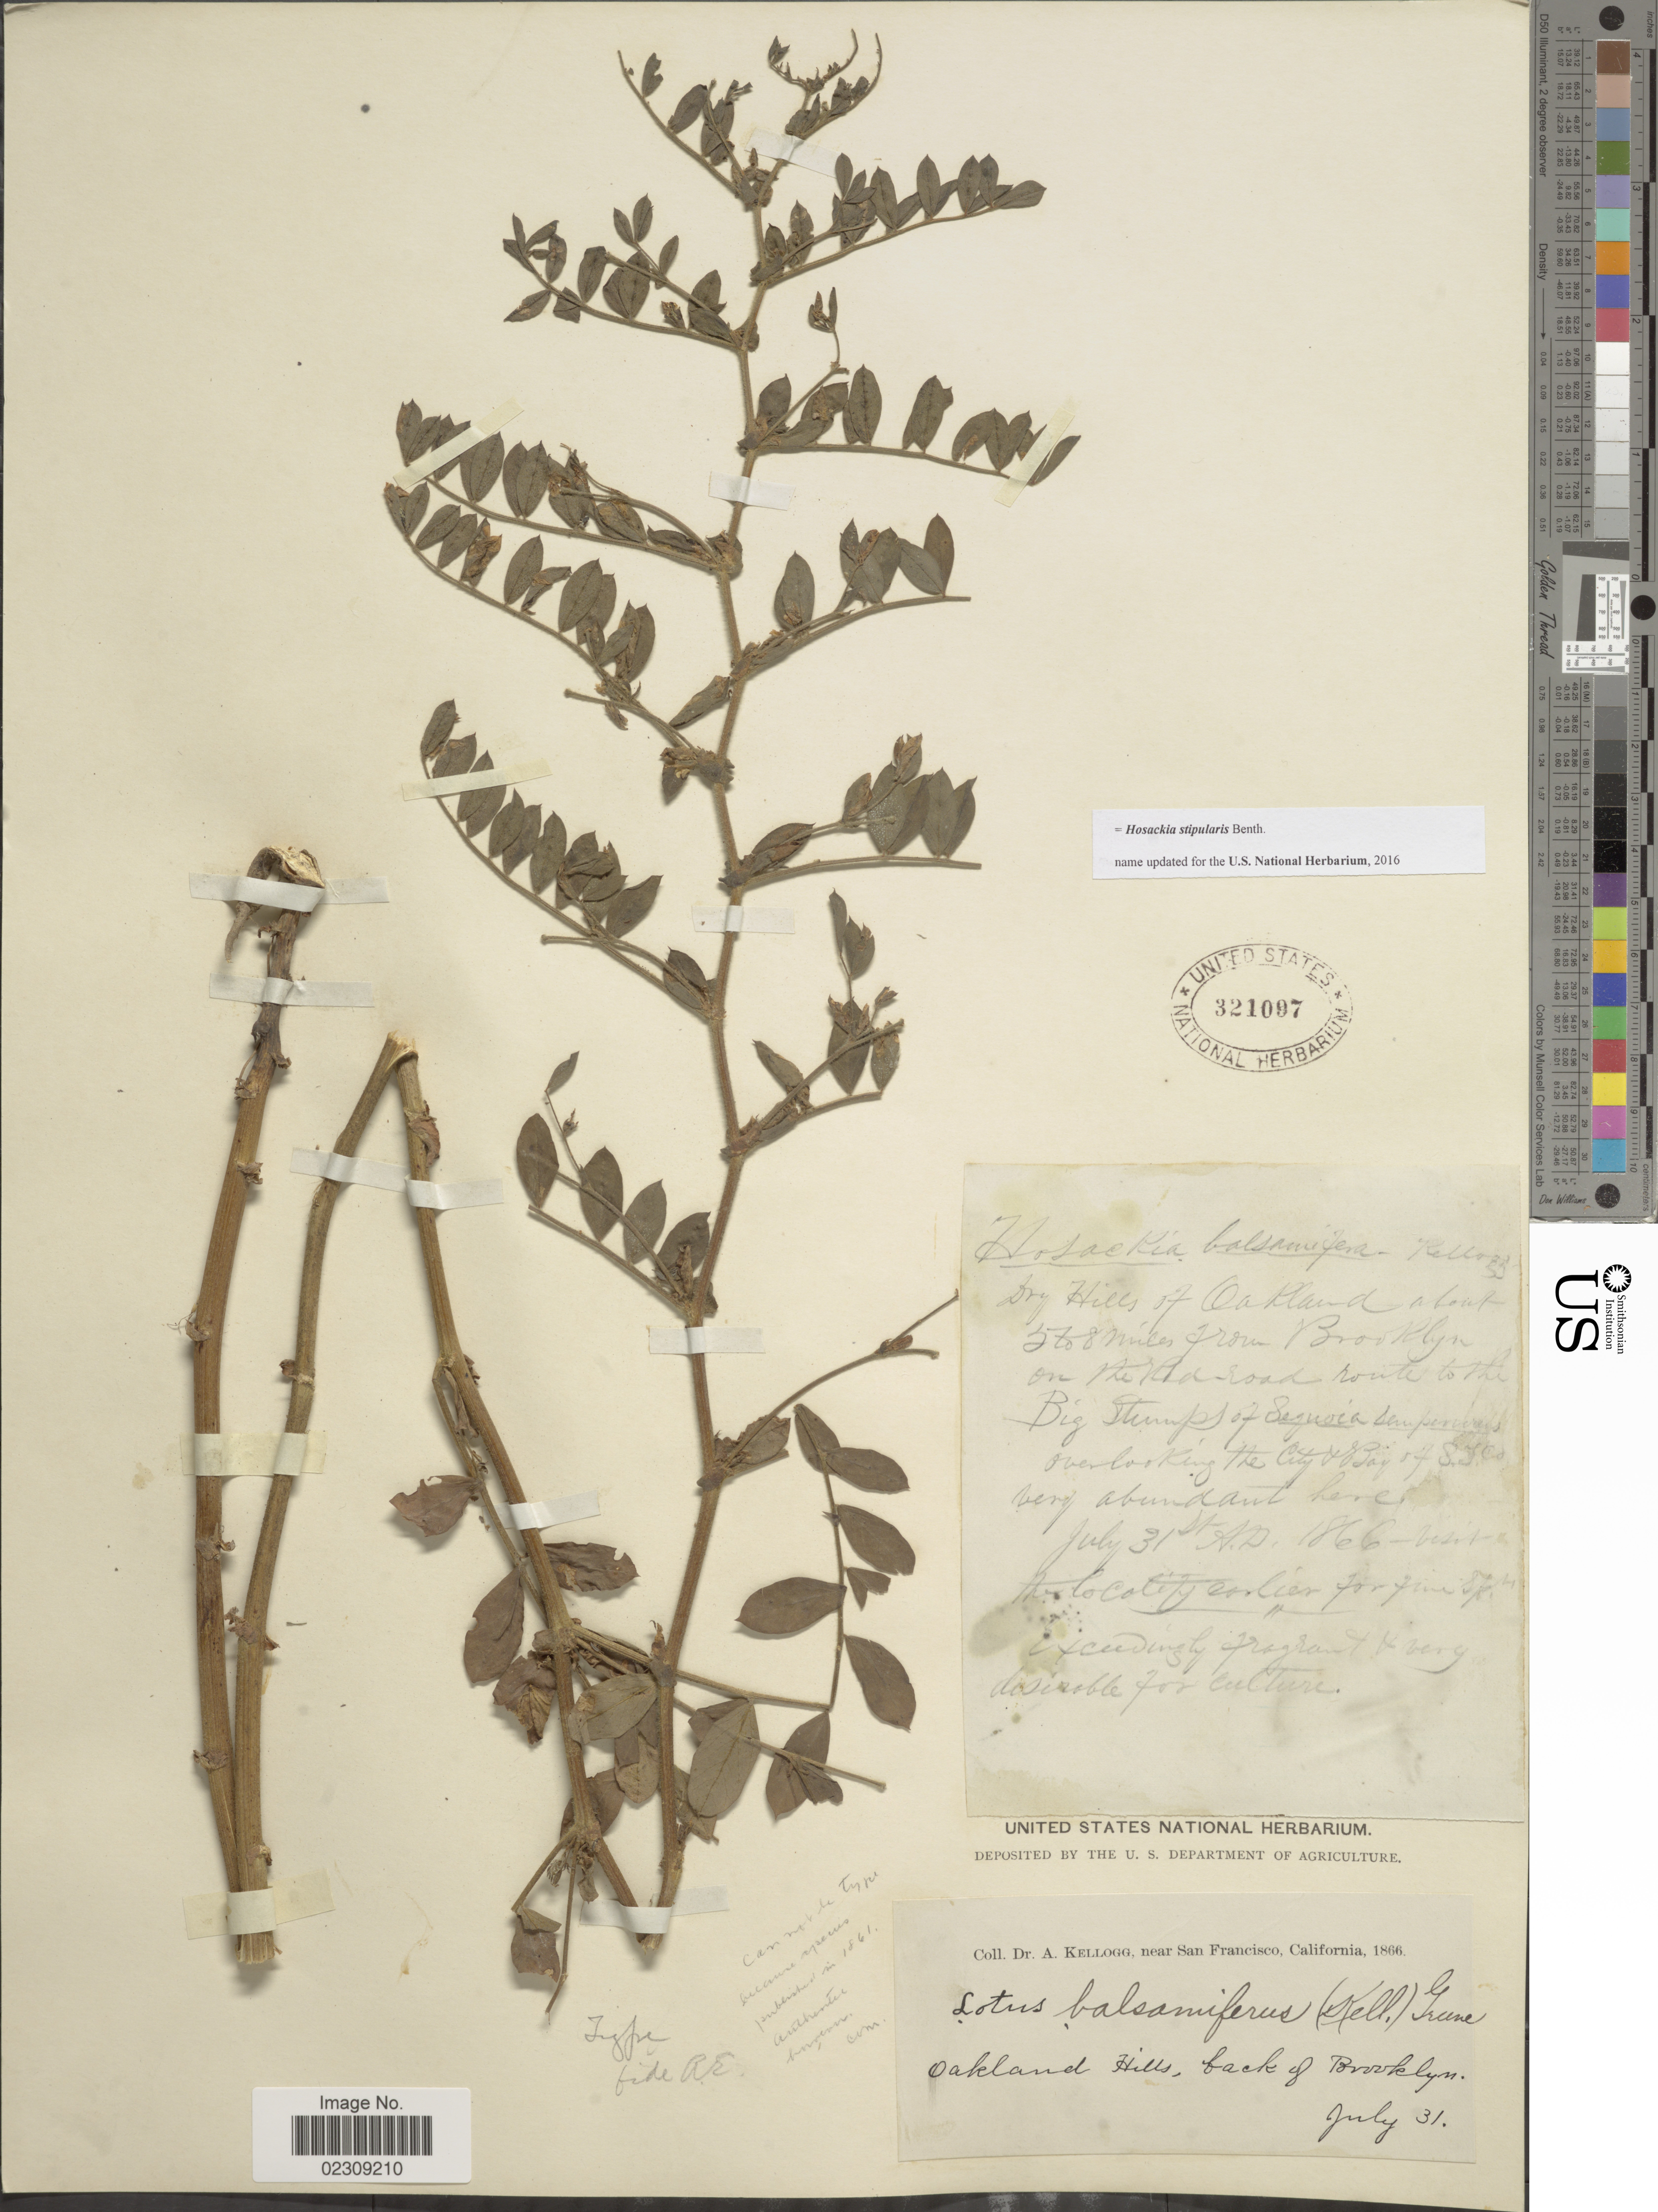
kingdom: Plantae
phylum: Tracheophyta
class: Magnoliopsida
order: Fabales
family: Fabaceae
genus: Hosackia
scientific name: Hosackia stipularis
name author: Benth.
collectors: A. Kellogg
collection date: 1866-07-31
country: United States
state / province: California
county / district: San Francisco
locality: Oakland Hills, back of Brooklyn, near San Francisco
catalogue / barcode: US 321097